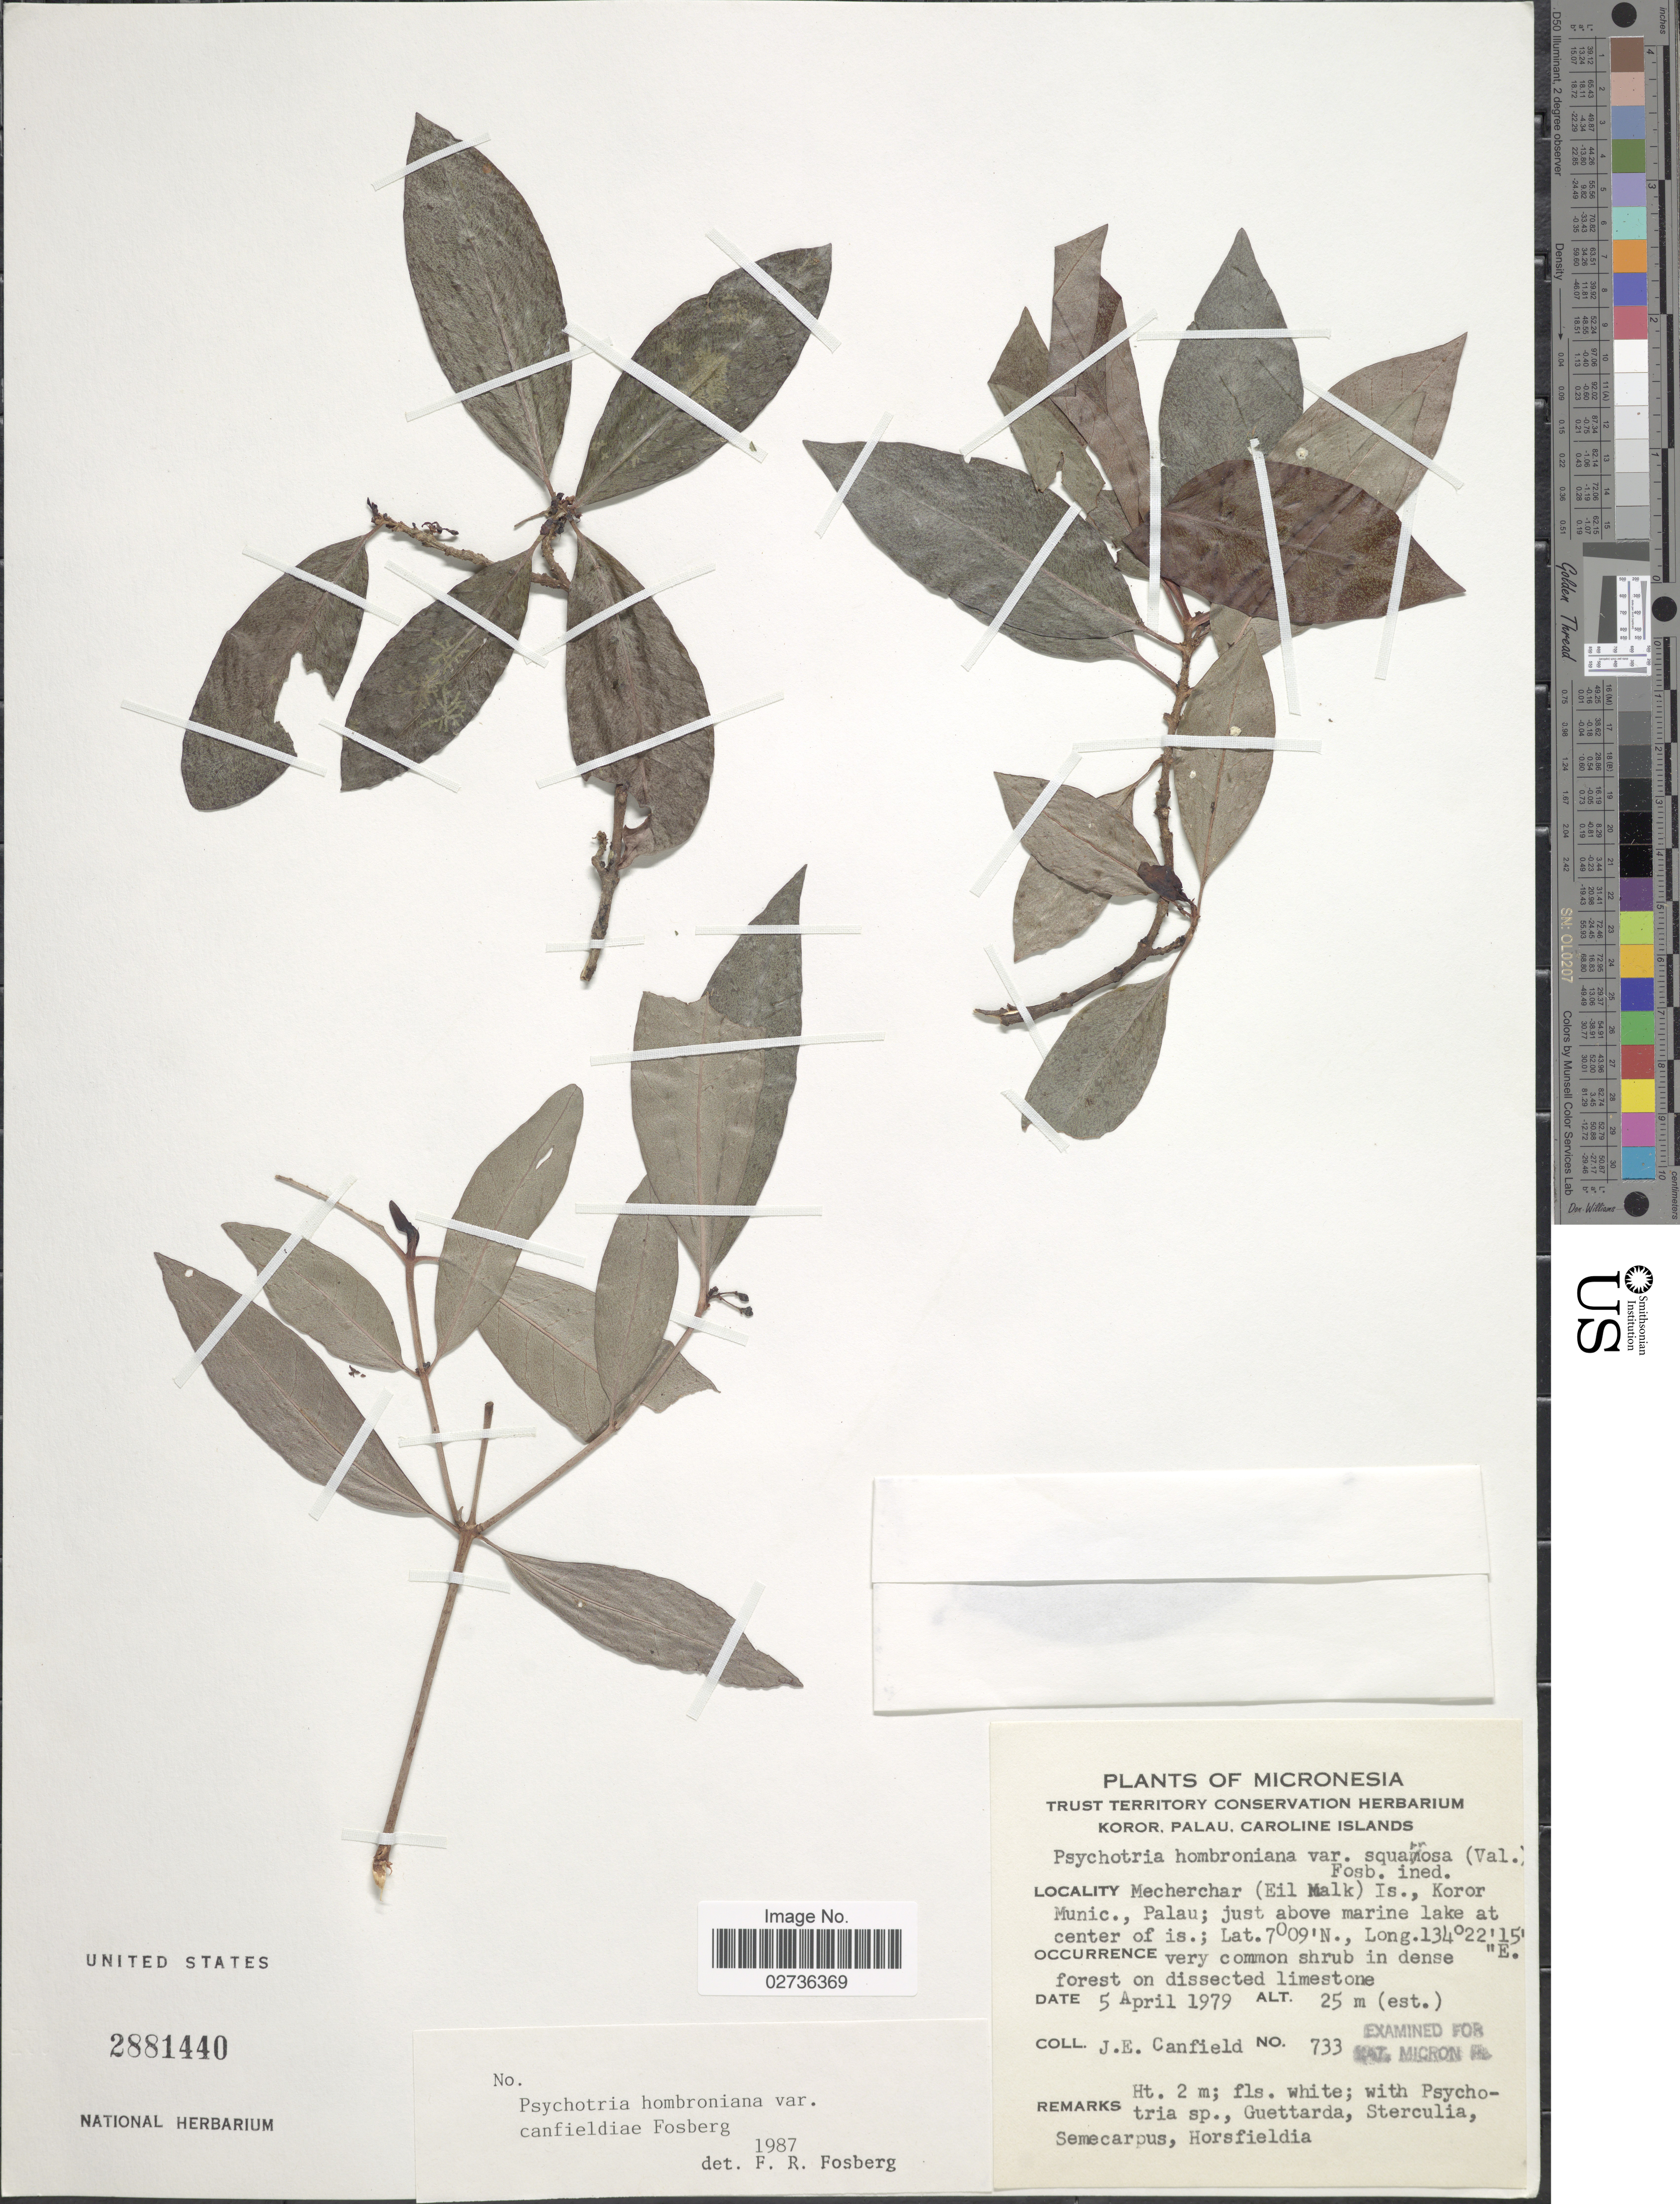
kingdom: Plantae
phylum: Tracheophyta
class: Magnoliopsida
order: Gentianales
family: Rubiaceae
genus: Psychotria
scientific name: Psychotria hombroniana var. canfieldiae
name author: Fosberg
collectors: J. E. Canfield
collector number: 733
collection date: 1979-04-05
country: Palau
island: Mecherchar [Eil Malk]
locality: Koror, Palau, Caroline Islands. Mecherchar (Eil Malk) Is., Koror Munic., Palau; just above marine lake at center of is.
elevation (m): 25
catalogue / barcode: US 2881440